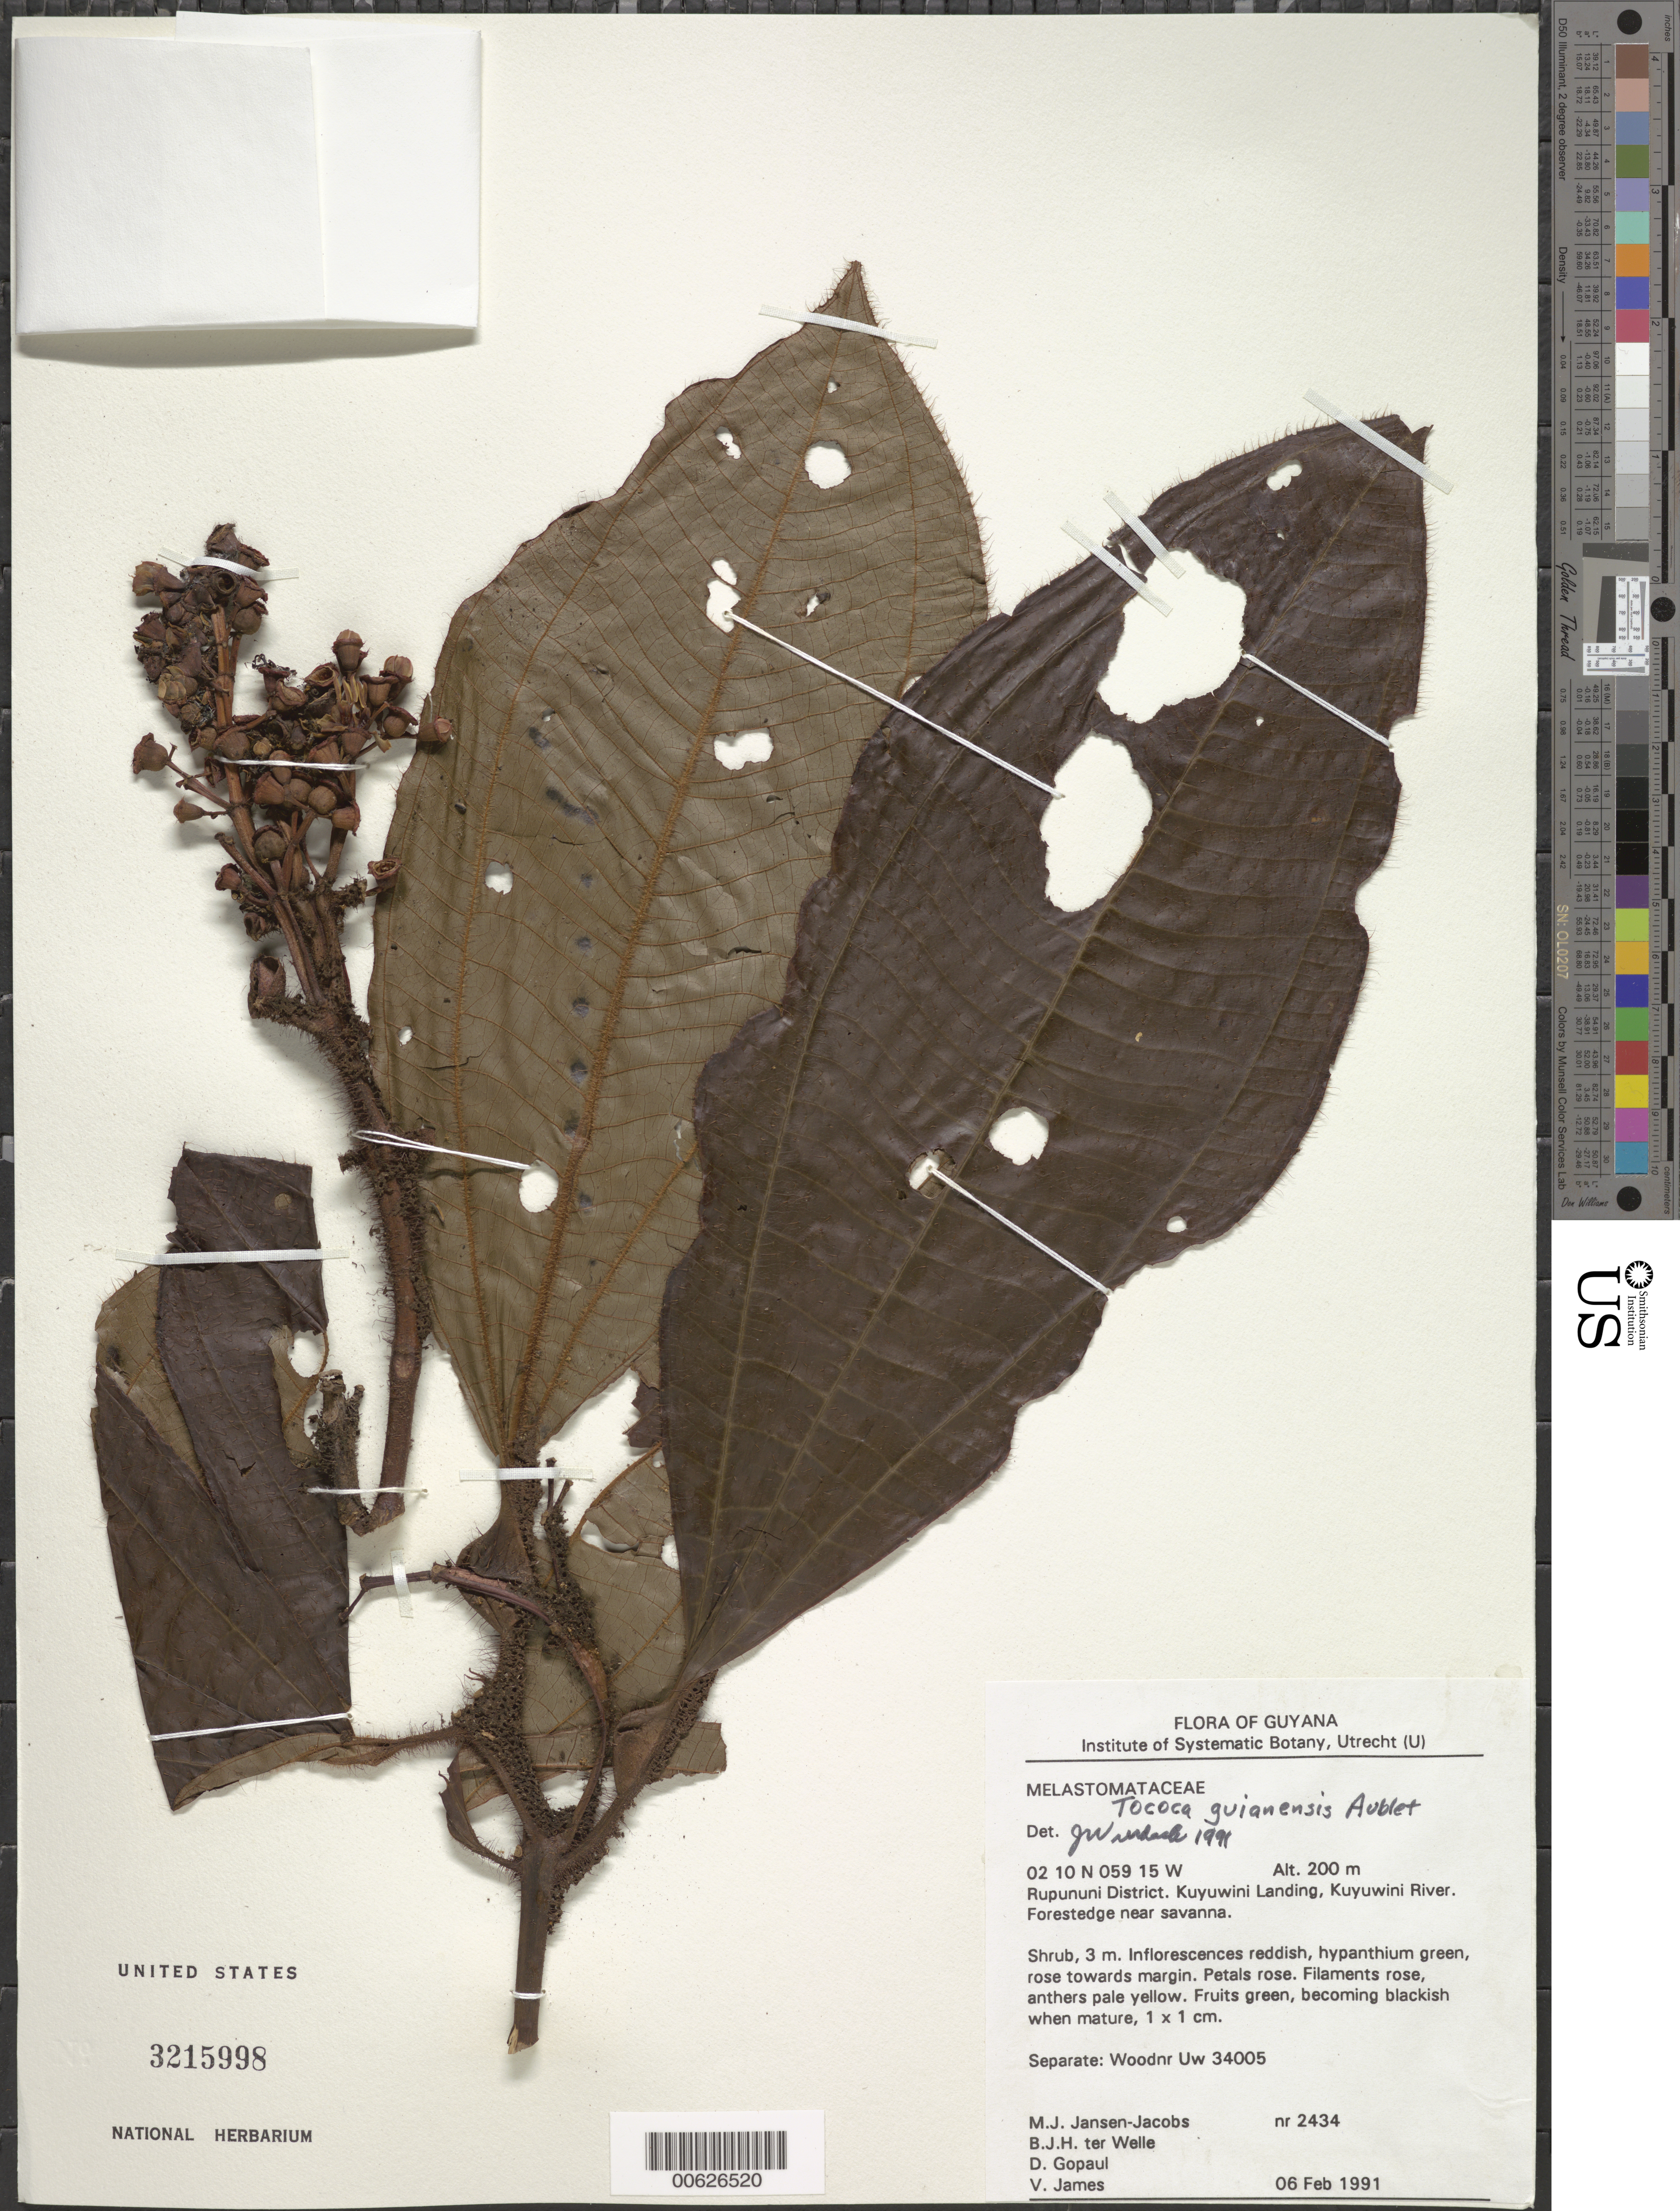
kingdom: Plantae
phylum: Tracheophyta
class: Magnoliopsida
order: Myrtales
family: Melastomataceae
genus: Tococa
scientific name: Tococa guianensis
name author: Aubl.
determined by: Wurdack, John J., (US), US (UNITED STATES)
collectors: M. J. Jansen-Jacobs, B. Welle, D. Gopaul & V. James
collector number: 2434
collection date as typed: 6-Feb-91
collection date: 1991-02-06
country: Guyana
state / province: U. Takutu-U. Essequibo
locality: Kuyuwini Landing, Kuyuwini River, Rupununi District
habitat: Forest edge near savanna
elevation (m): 200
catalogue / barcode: US 3215998